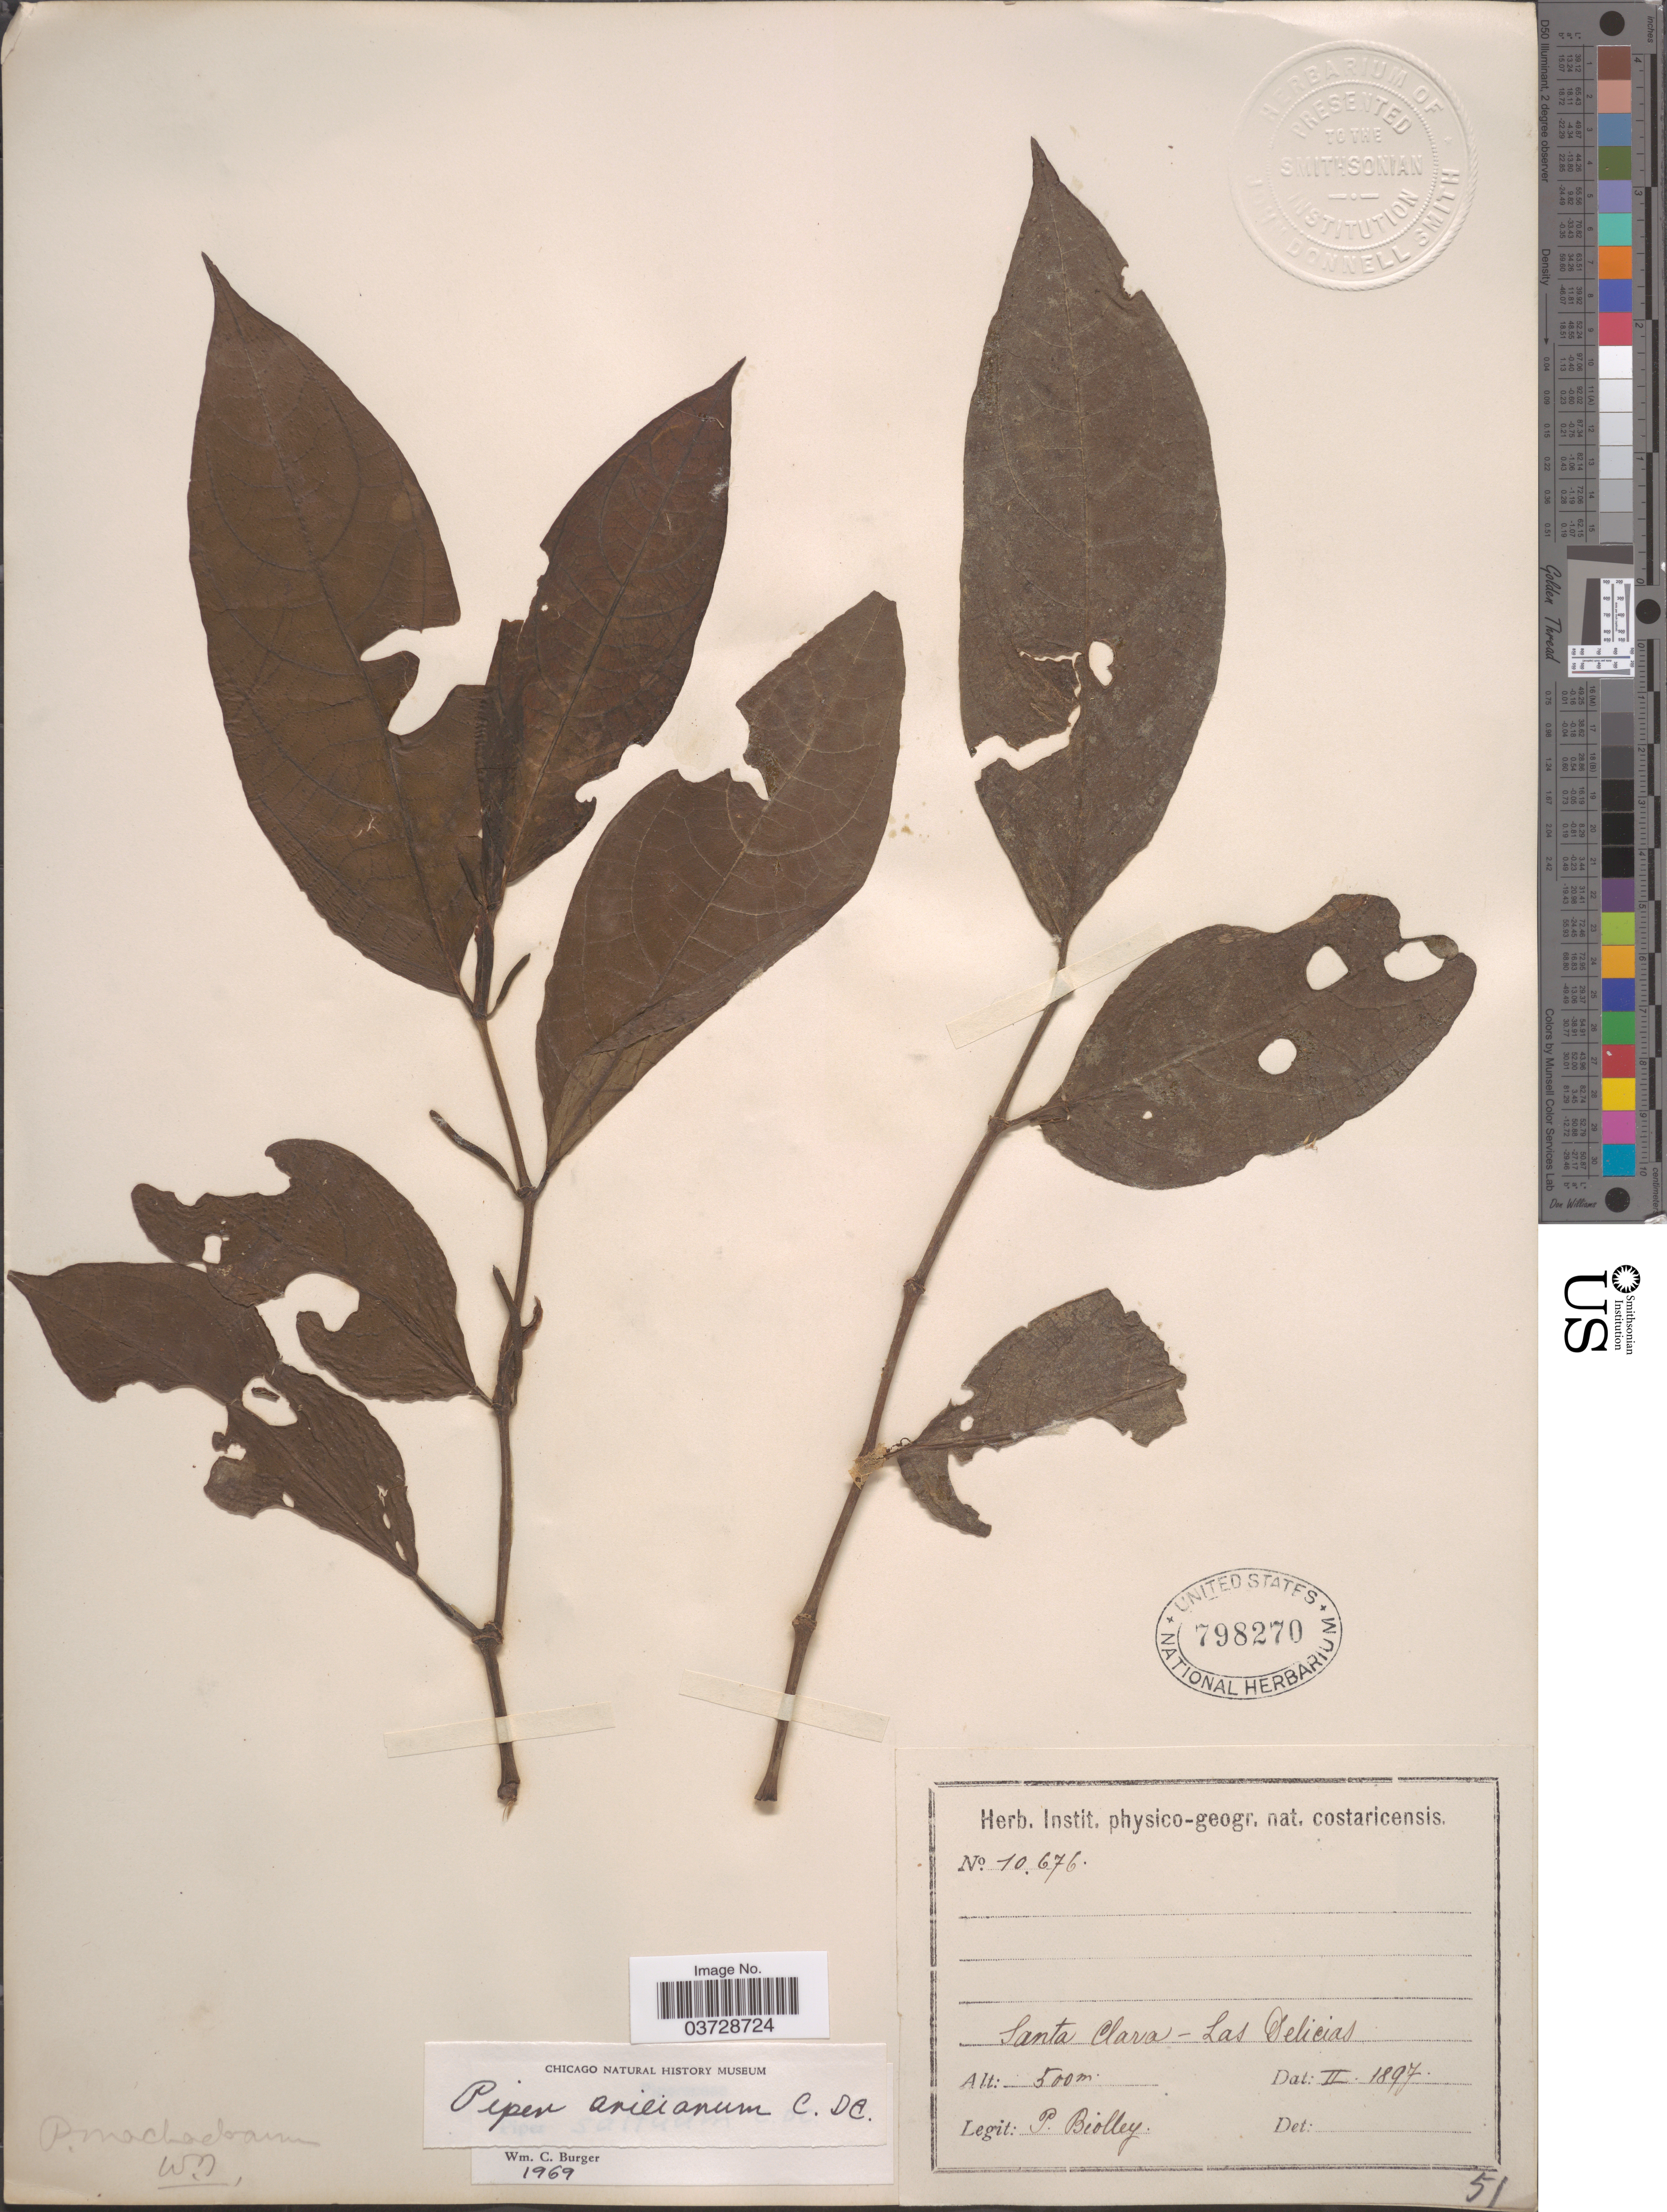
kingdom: Plantae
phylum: Tracheophyta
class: Magnoliopsida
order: Piperales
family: Piperaceae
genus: Piper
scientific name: Piper arieianum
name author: C. DC.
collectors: P. Biolley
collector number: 10676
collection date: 1897-02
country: Costa Rica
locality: Santa Clara - Las Delicias.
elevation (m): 500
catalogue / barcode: US 798270